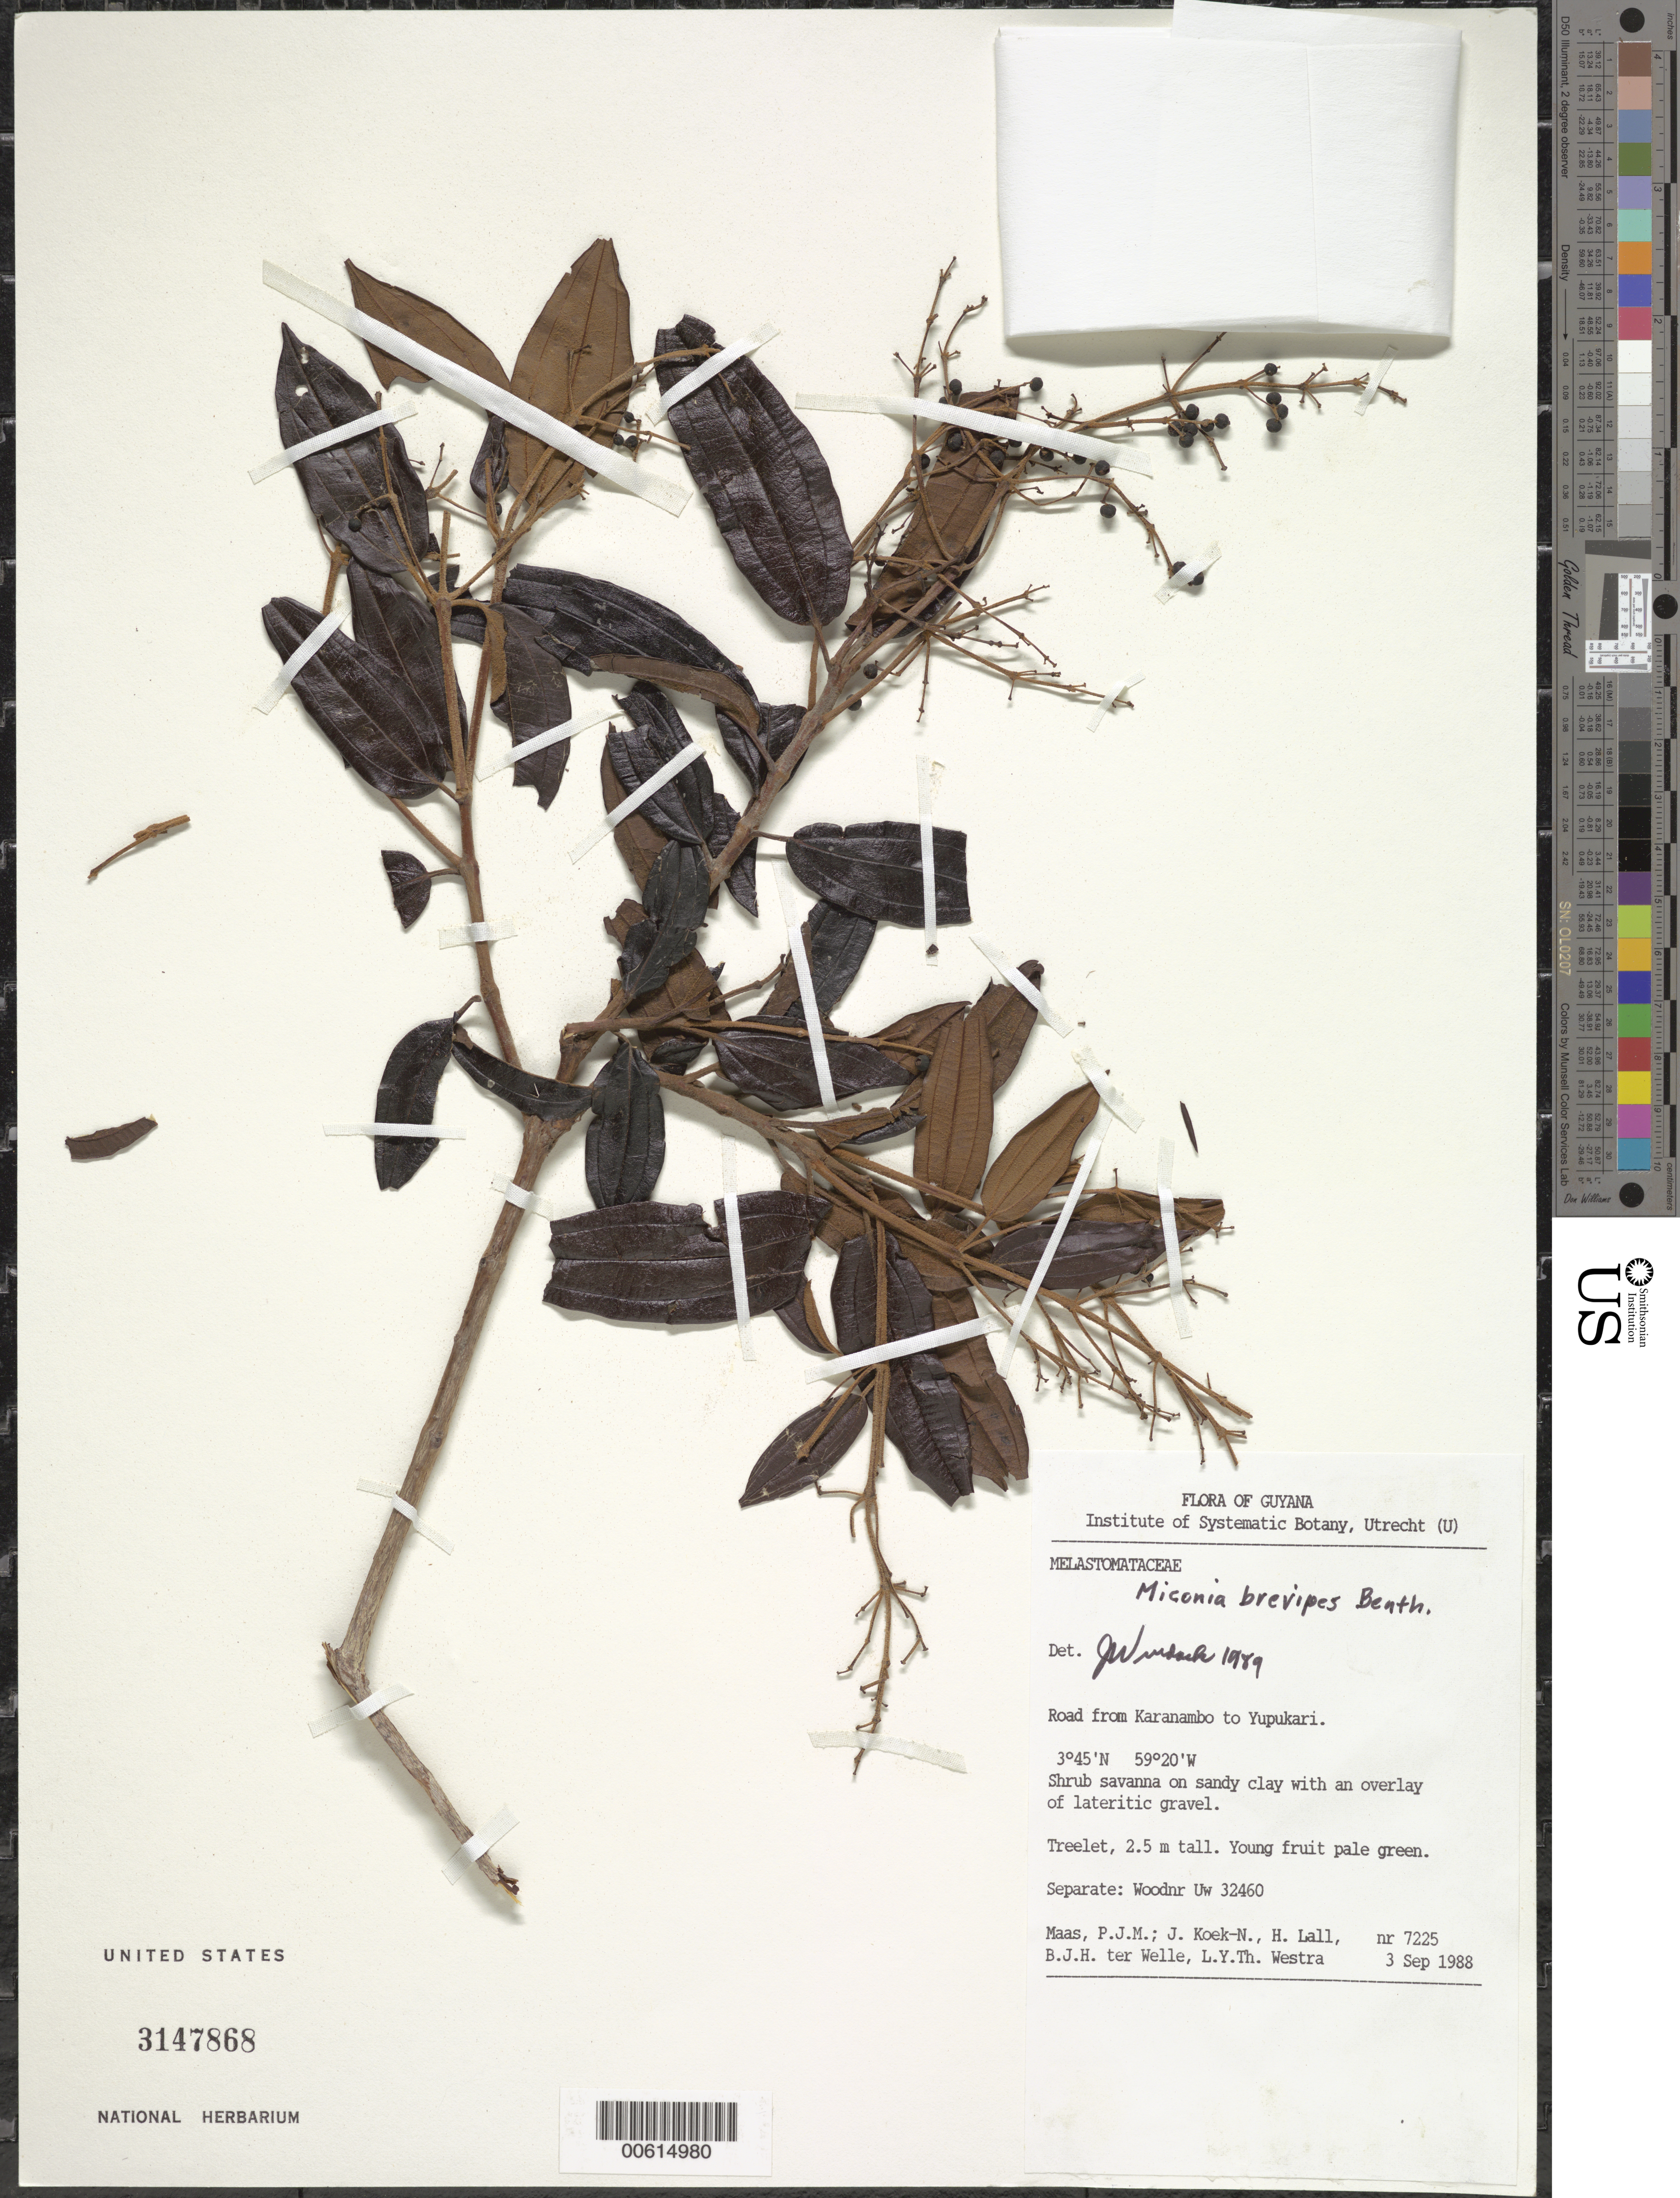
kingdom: Plantae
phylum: Tracheophyta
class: Magnoliopsida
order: Myrtales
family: Melastomataceae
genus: Miconia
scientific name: Miconia brevipes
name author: Benth.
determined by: Wurdack, John J., (US), US (UNITED STATES)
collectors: P. Maas, J. Koek-Noorman, H. Lall, B. Welle & L. Y. T. Westra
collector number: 7225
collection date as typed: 3-Sep-88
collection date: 1988-09-03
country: Guyana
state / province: U. Takutu-U. Essequibo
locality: Karanambo, savanna near airstrip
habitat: Savanna, sandy clay with an overlay of lateritic gravel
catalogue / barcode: US 3147868